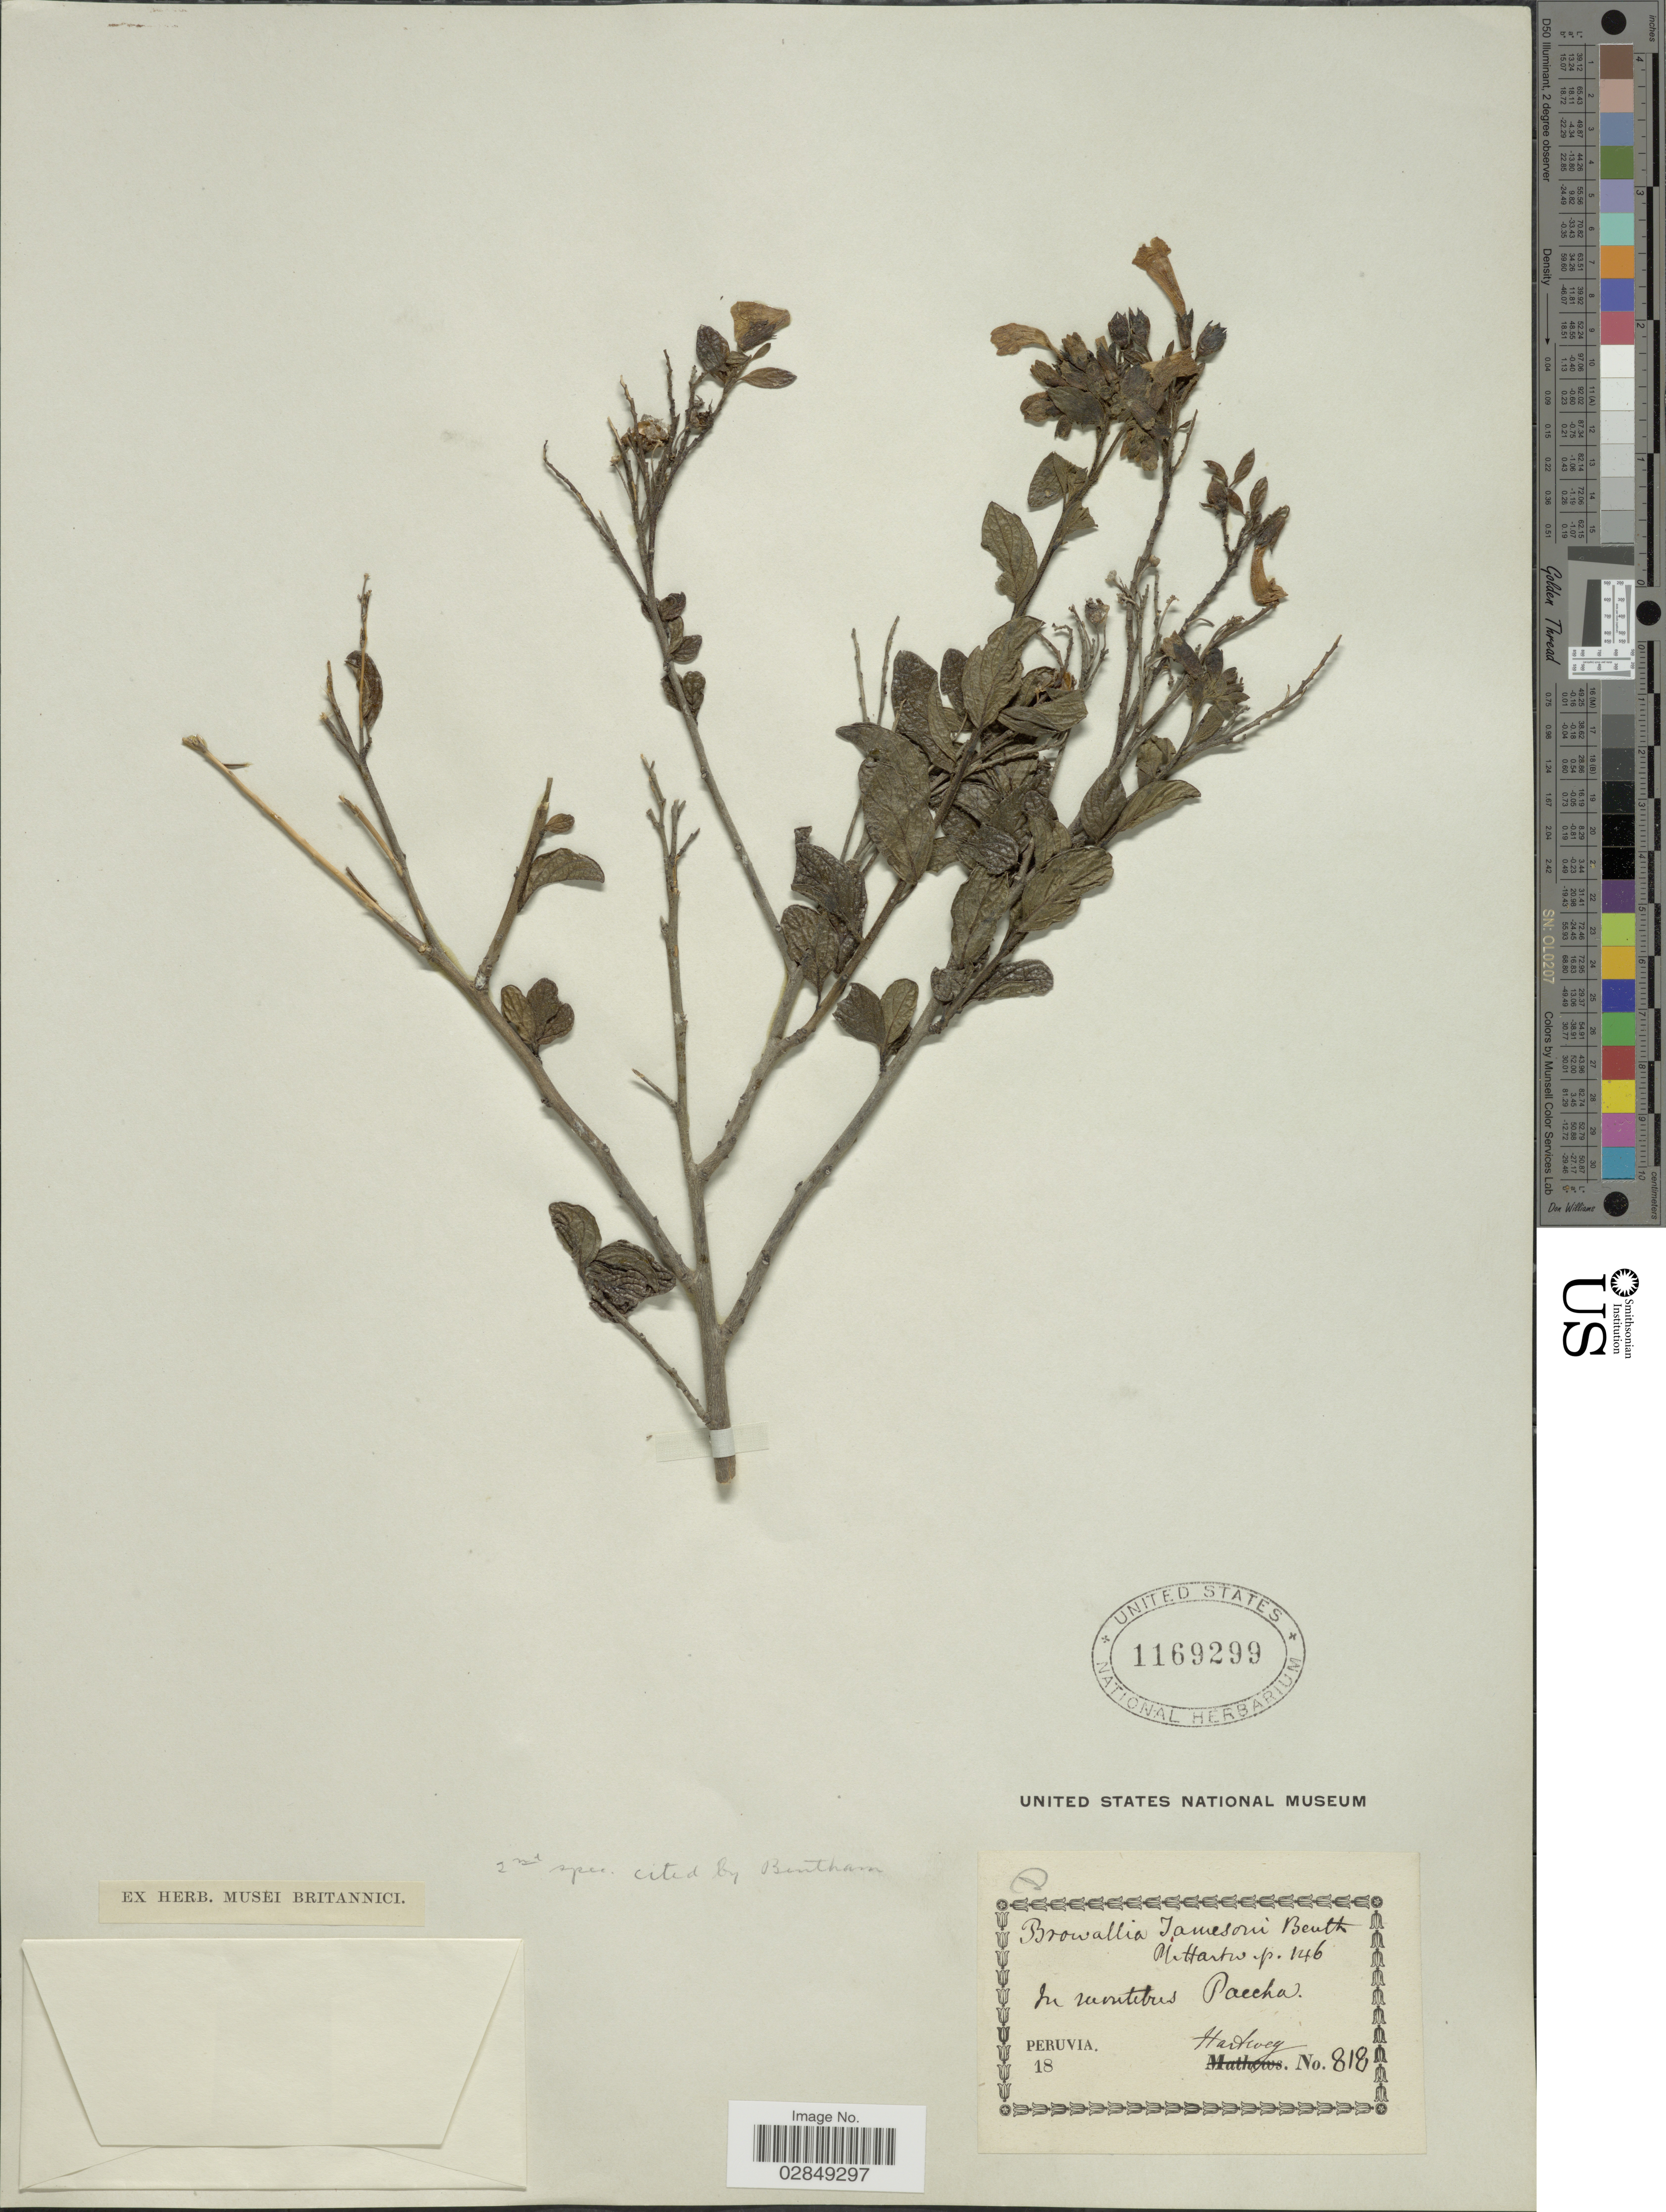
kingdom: Plantae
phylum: Tracheophyta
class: Magnoliopsida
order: Solanales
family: Solanaceae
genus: Streptosolen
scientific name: Streptosolen jamesonii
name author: (Benth.) Miers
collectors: Hartweg, --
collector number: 818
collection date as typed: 18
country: Peru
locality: In montibus Paccha.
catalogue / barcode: US 1169299